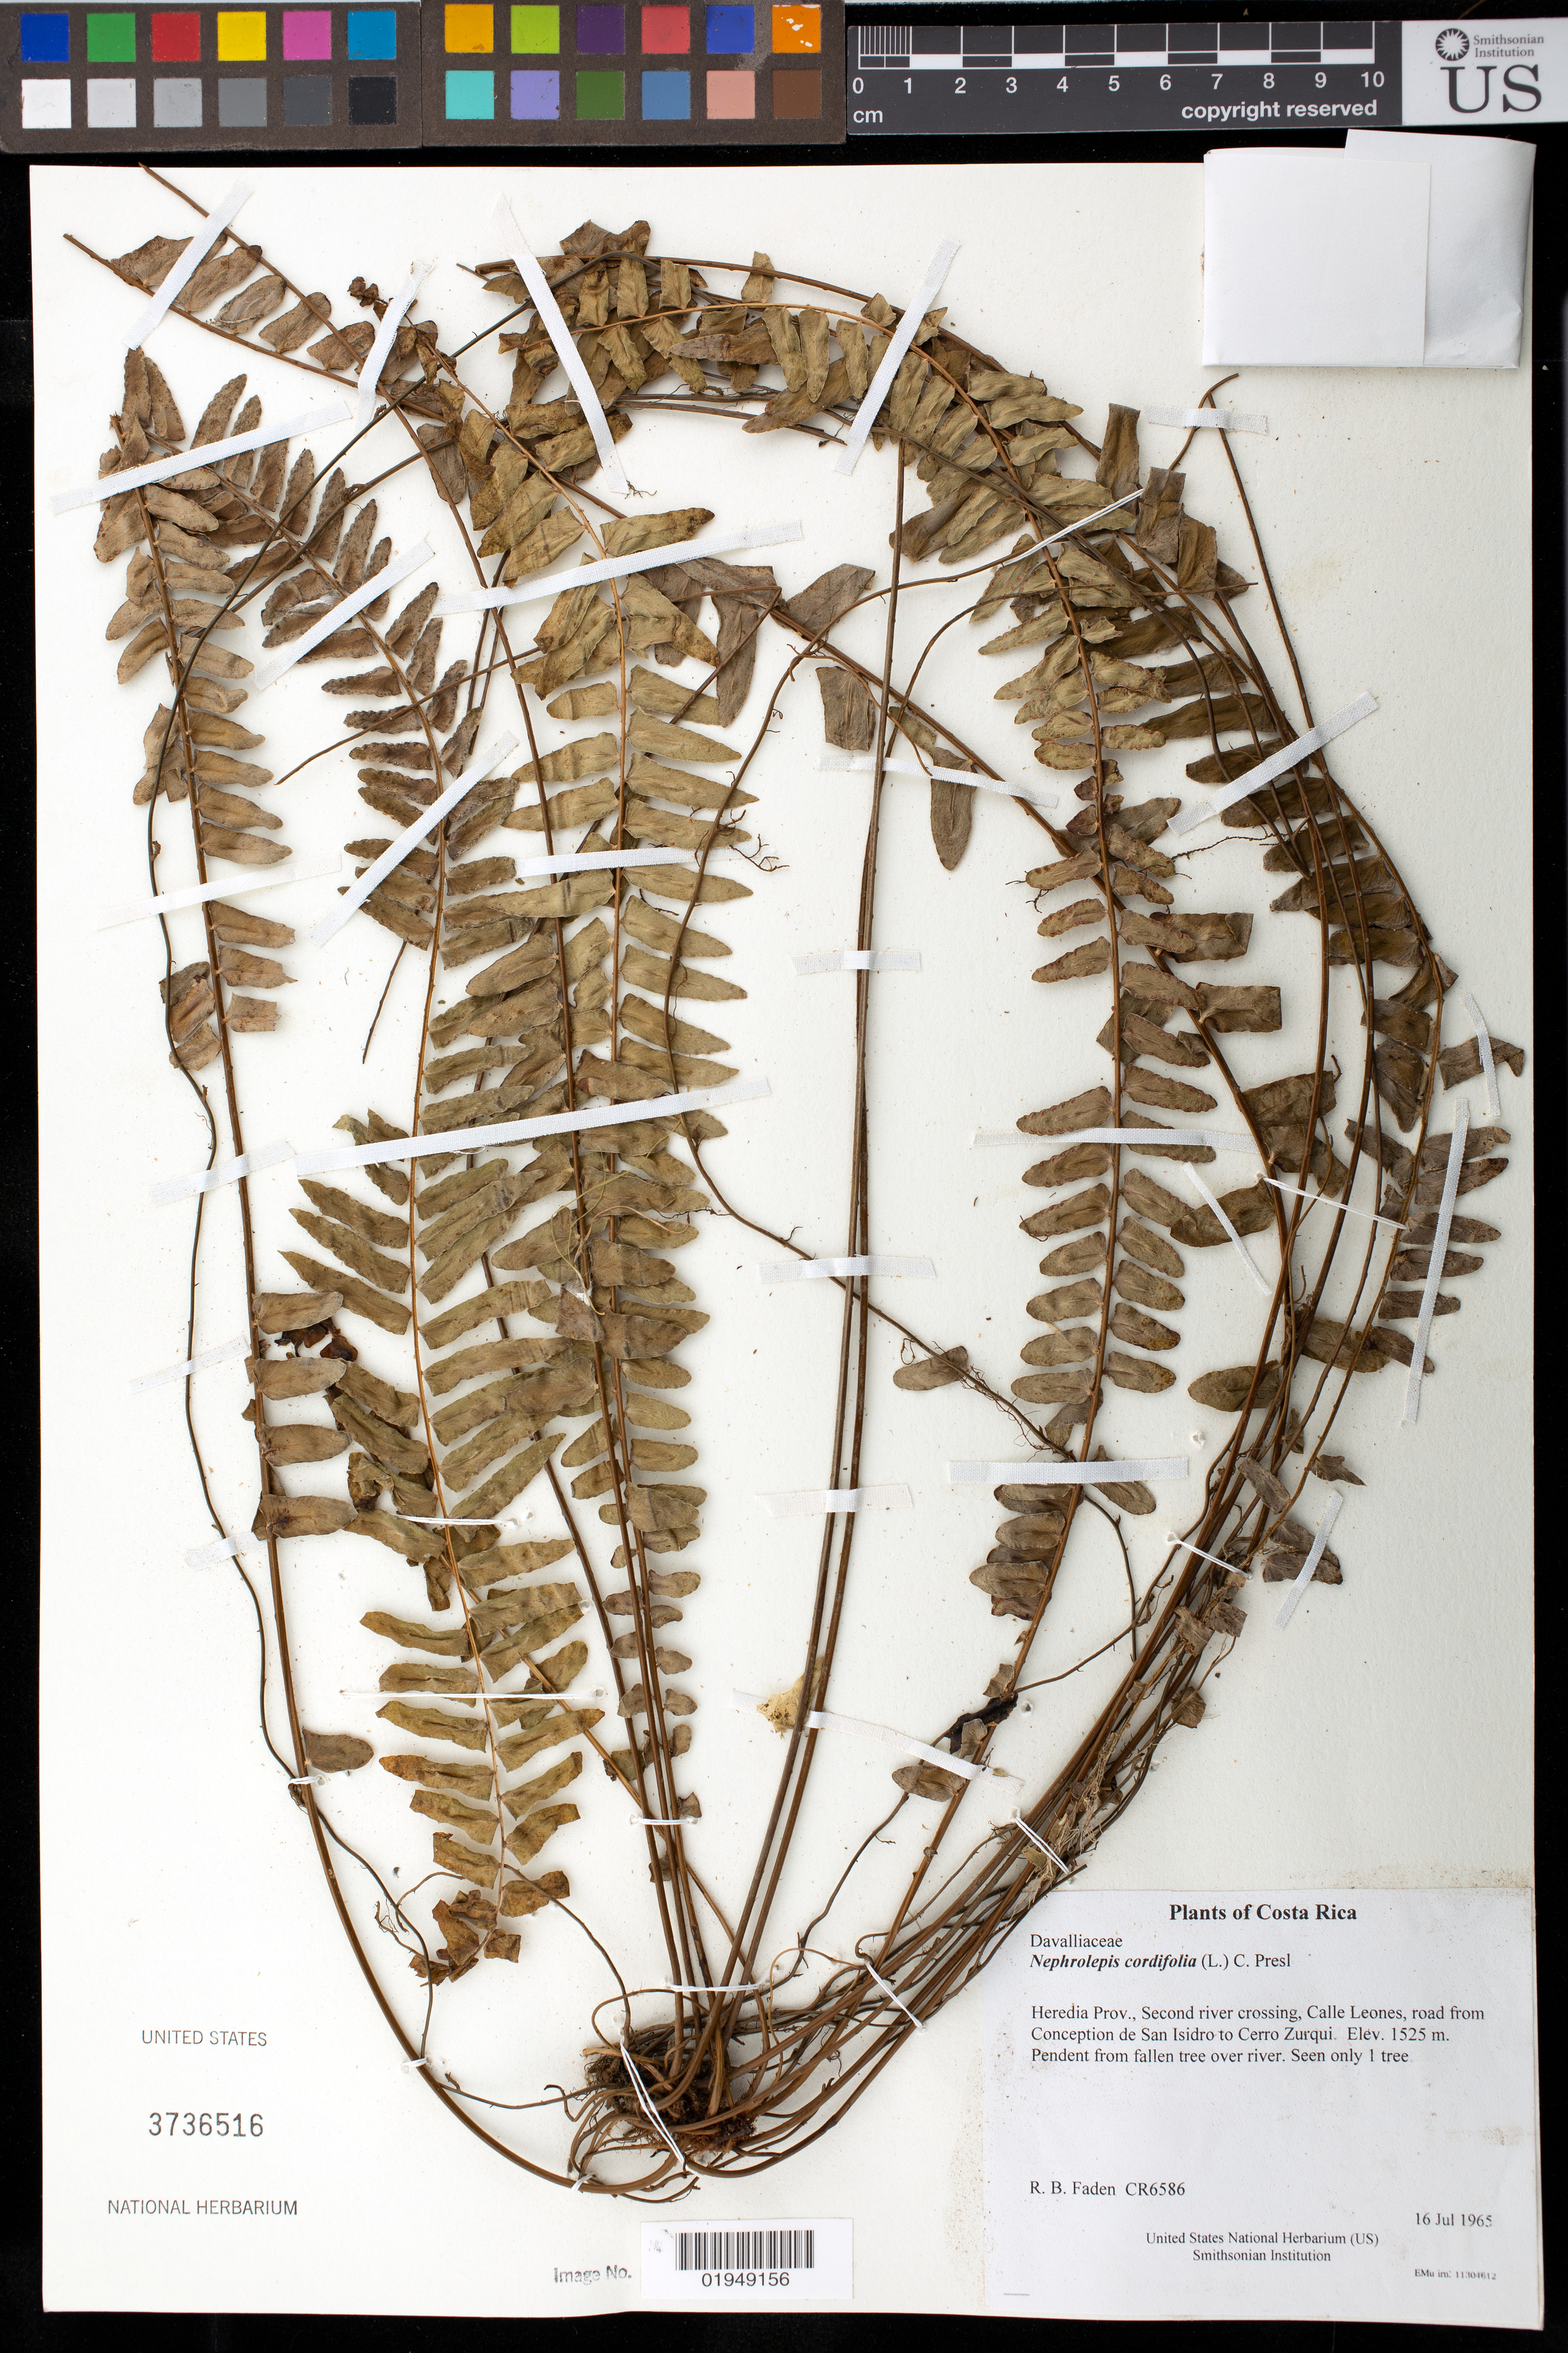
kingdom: Plantae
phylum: Tracheophyta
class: Polypodiopsida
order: Polypodiales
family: Nephrolepidaceae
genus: Nephrolepis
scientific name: Nephrolepis cordifolia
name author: (L.) C. Presl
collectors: R. B. Faden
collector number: CR6586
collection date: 1965-07-16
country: Costa Rica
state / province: Heredia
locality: Second river crossing, Calle Leones, road from Conception de San Isidro to Cerro Zurqui.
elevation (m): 1525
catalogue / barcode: US 3736516